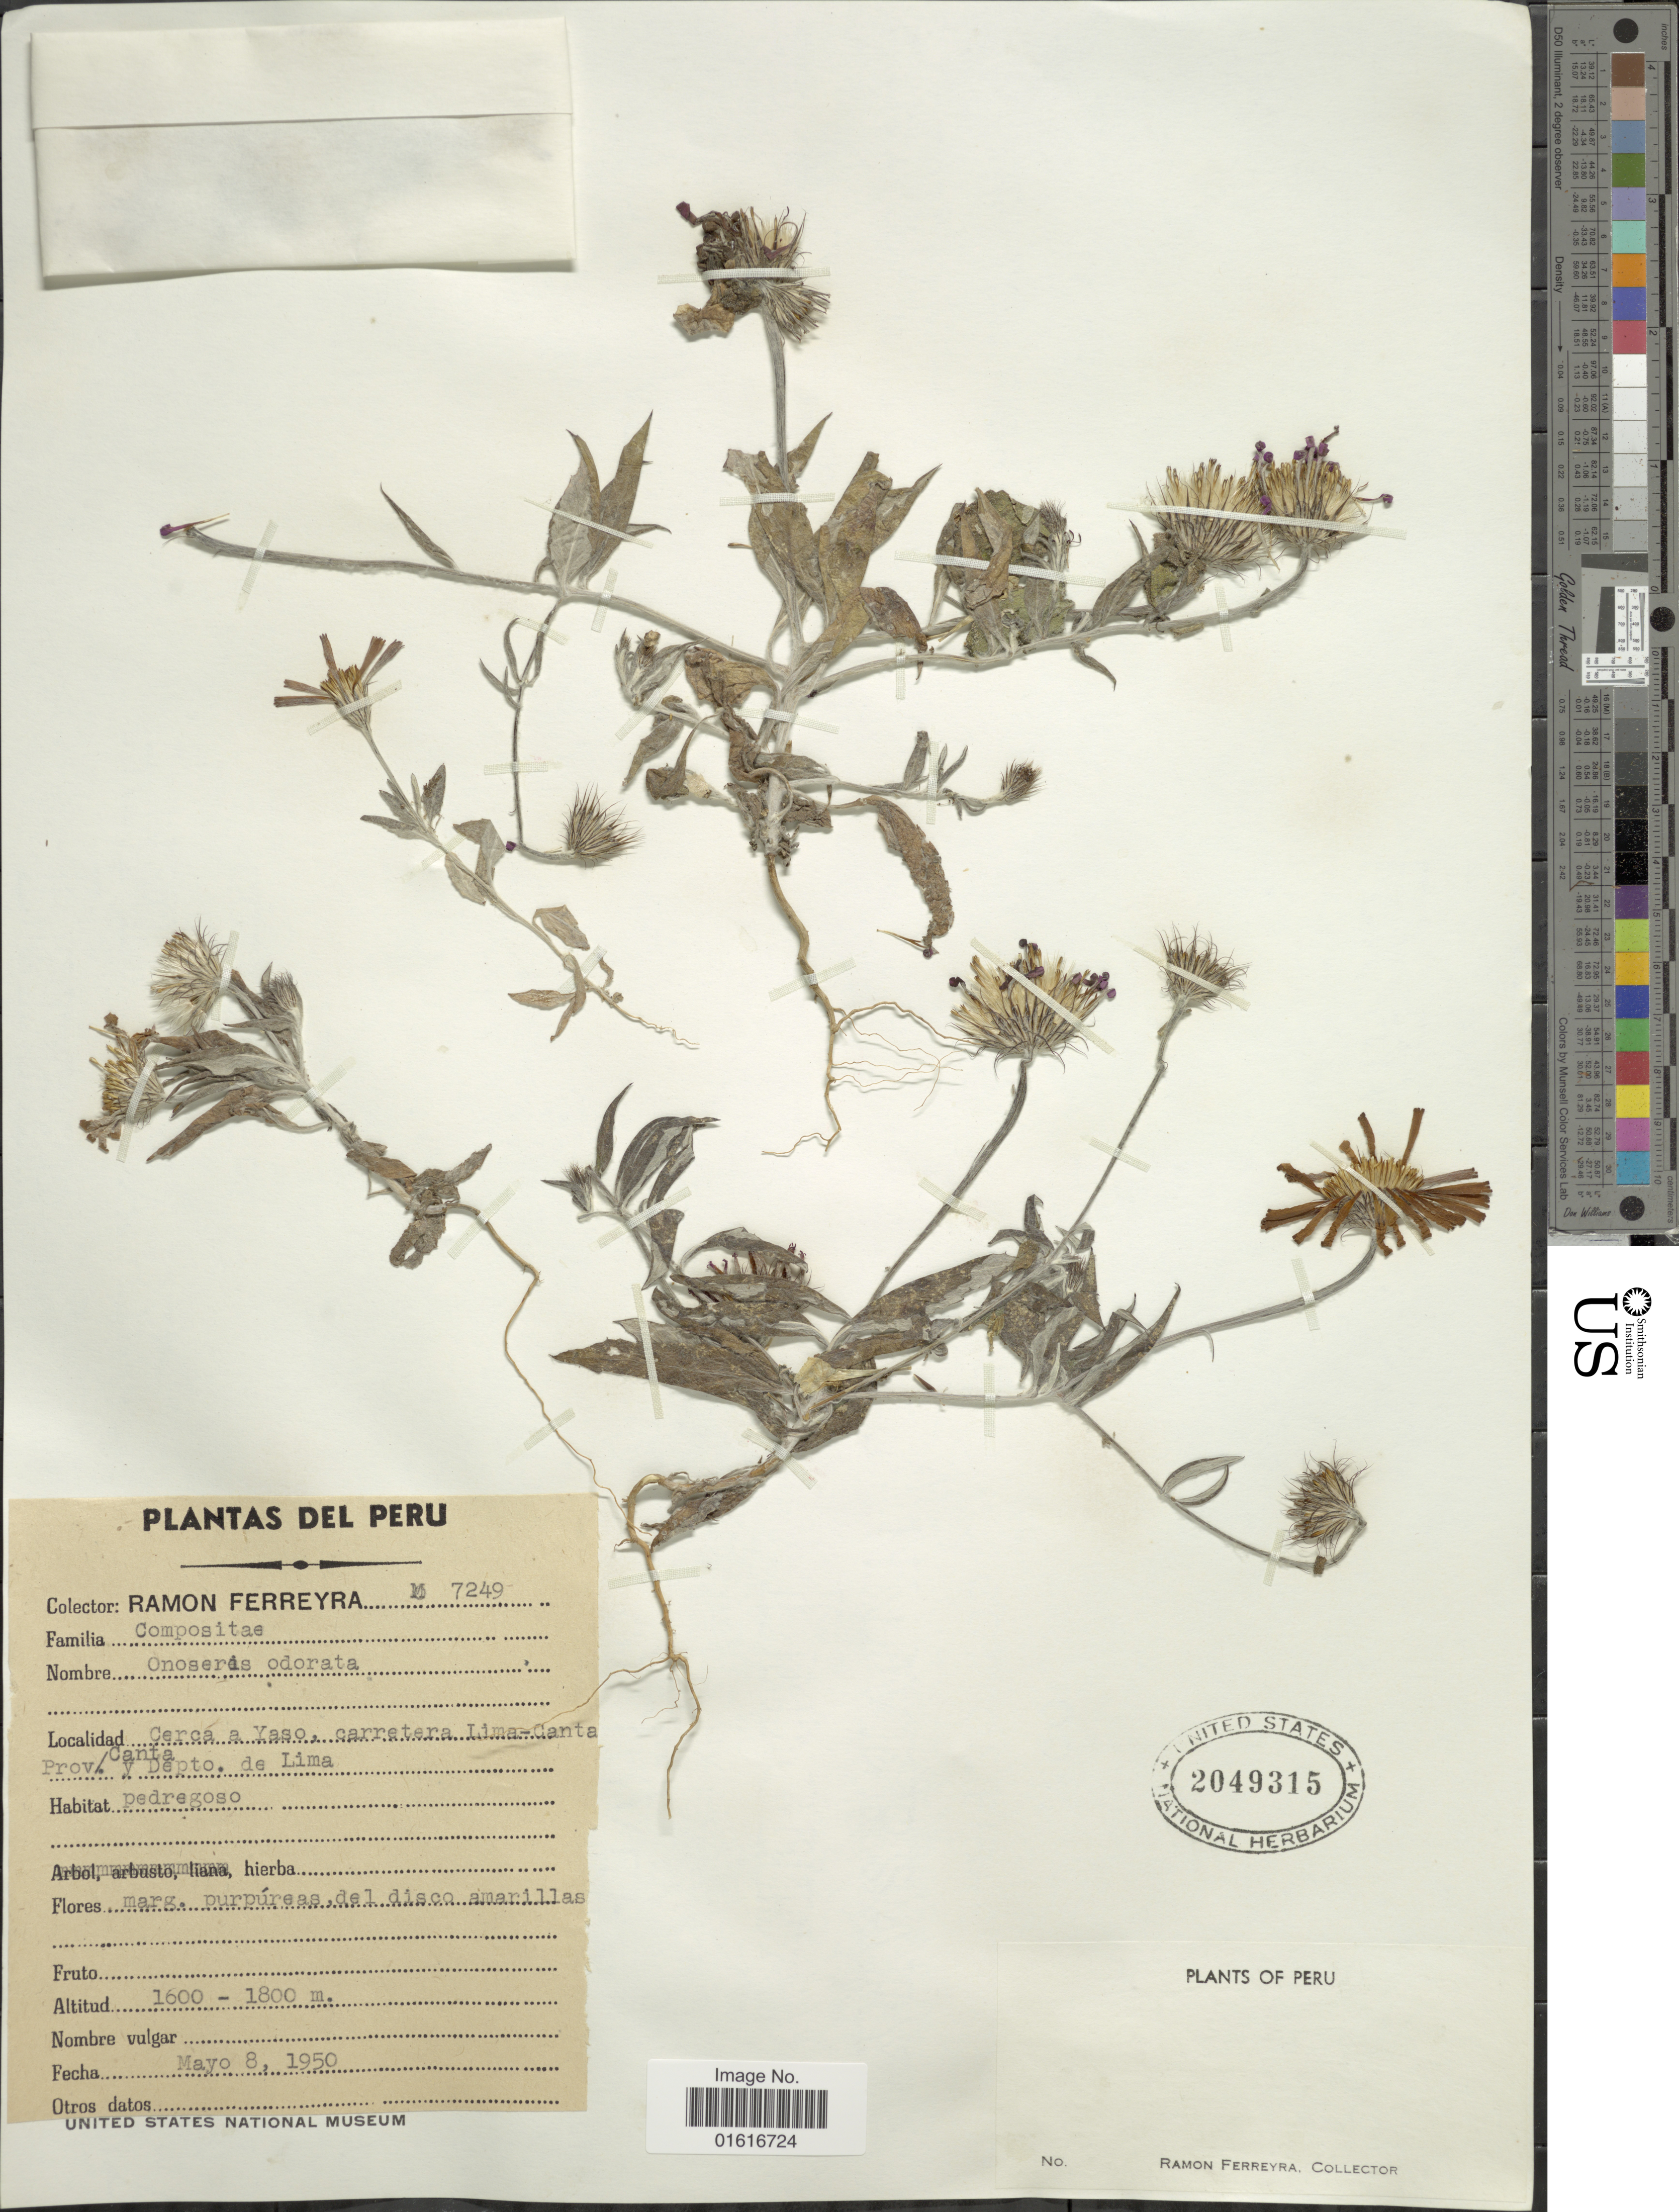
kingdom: Plantae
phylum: Tracheophyta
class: Magnoliopsida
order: Asterales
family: Asteraceae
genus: Onoseris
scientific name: Onoseris odorata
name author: (D. Don) Hook. & Arn.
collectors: R. A. Ferreyra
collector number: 7249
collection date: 1950-05-08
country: Peru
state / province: Lima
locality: Cerca a Yaso, carretera Lima-Canta, Prov. Canto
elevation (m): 1600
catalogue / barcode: US 2049315